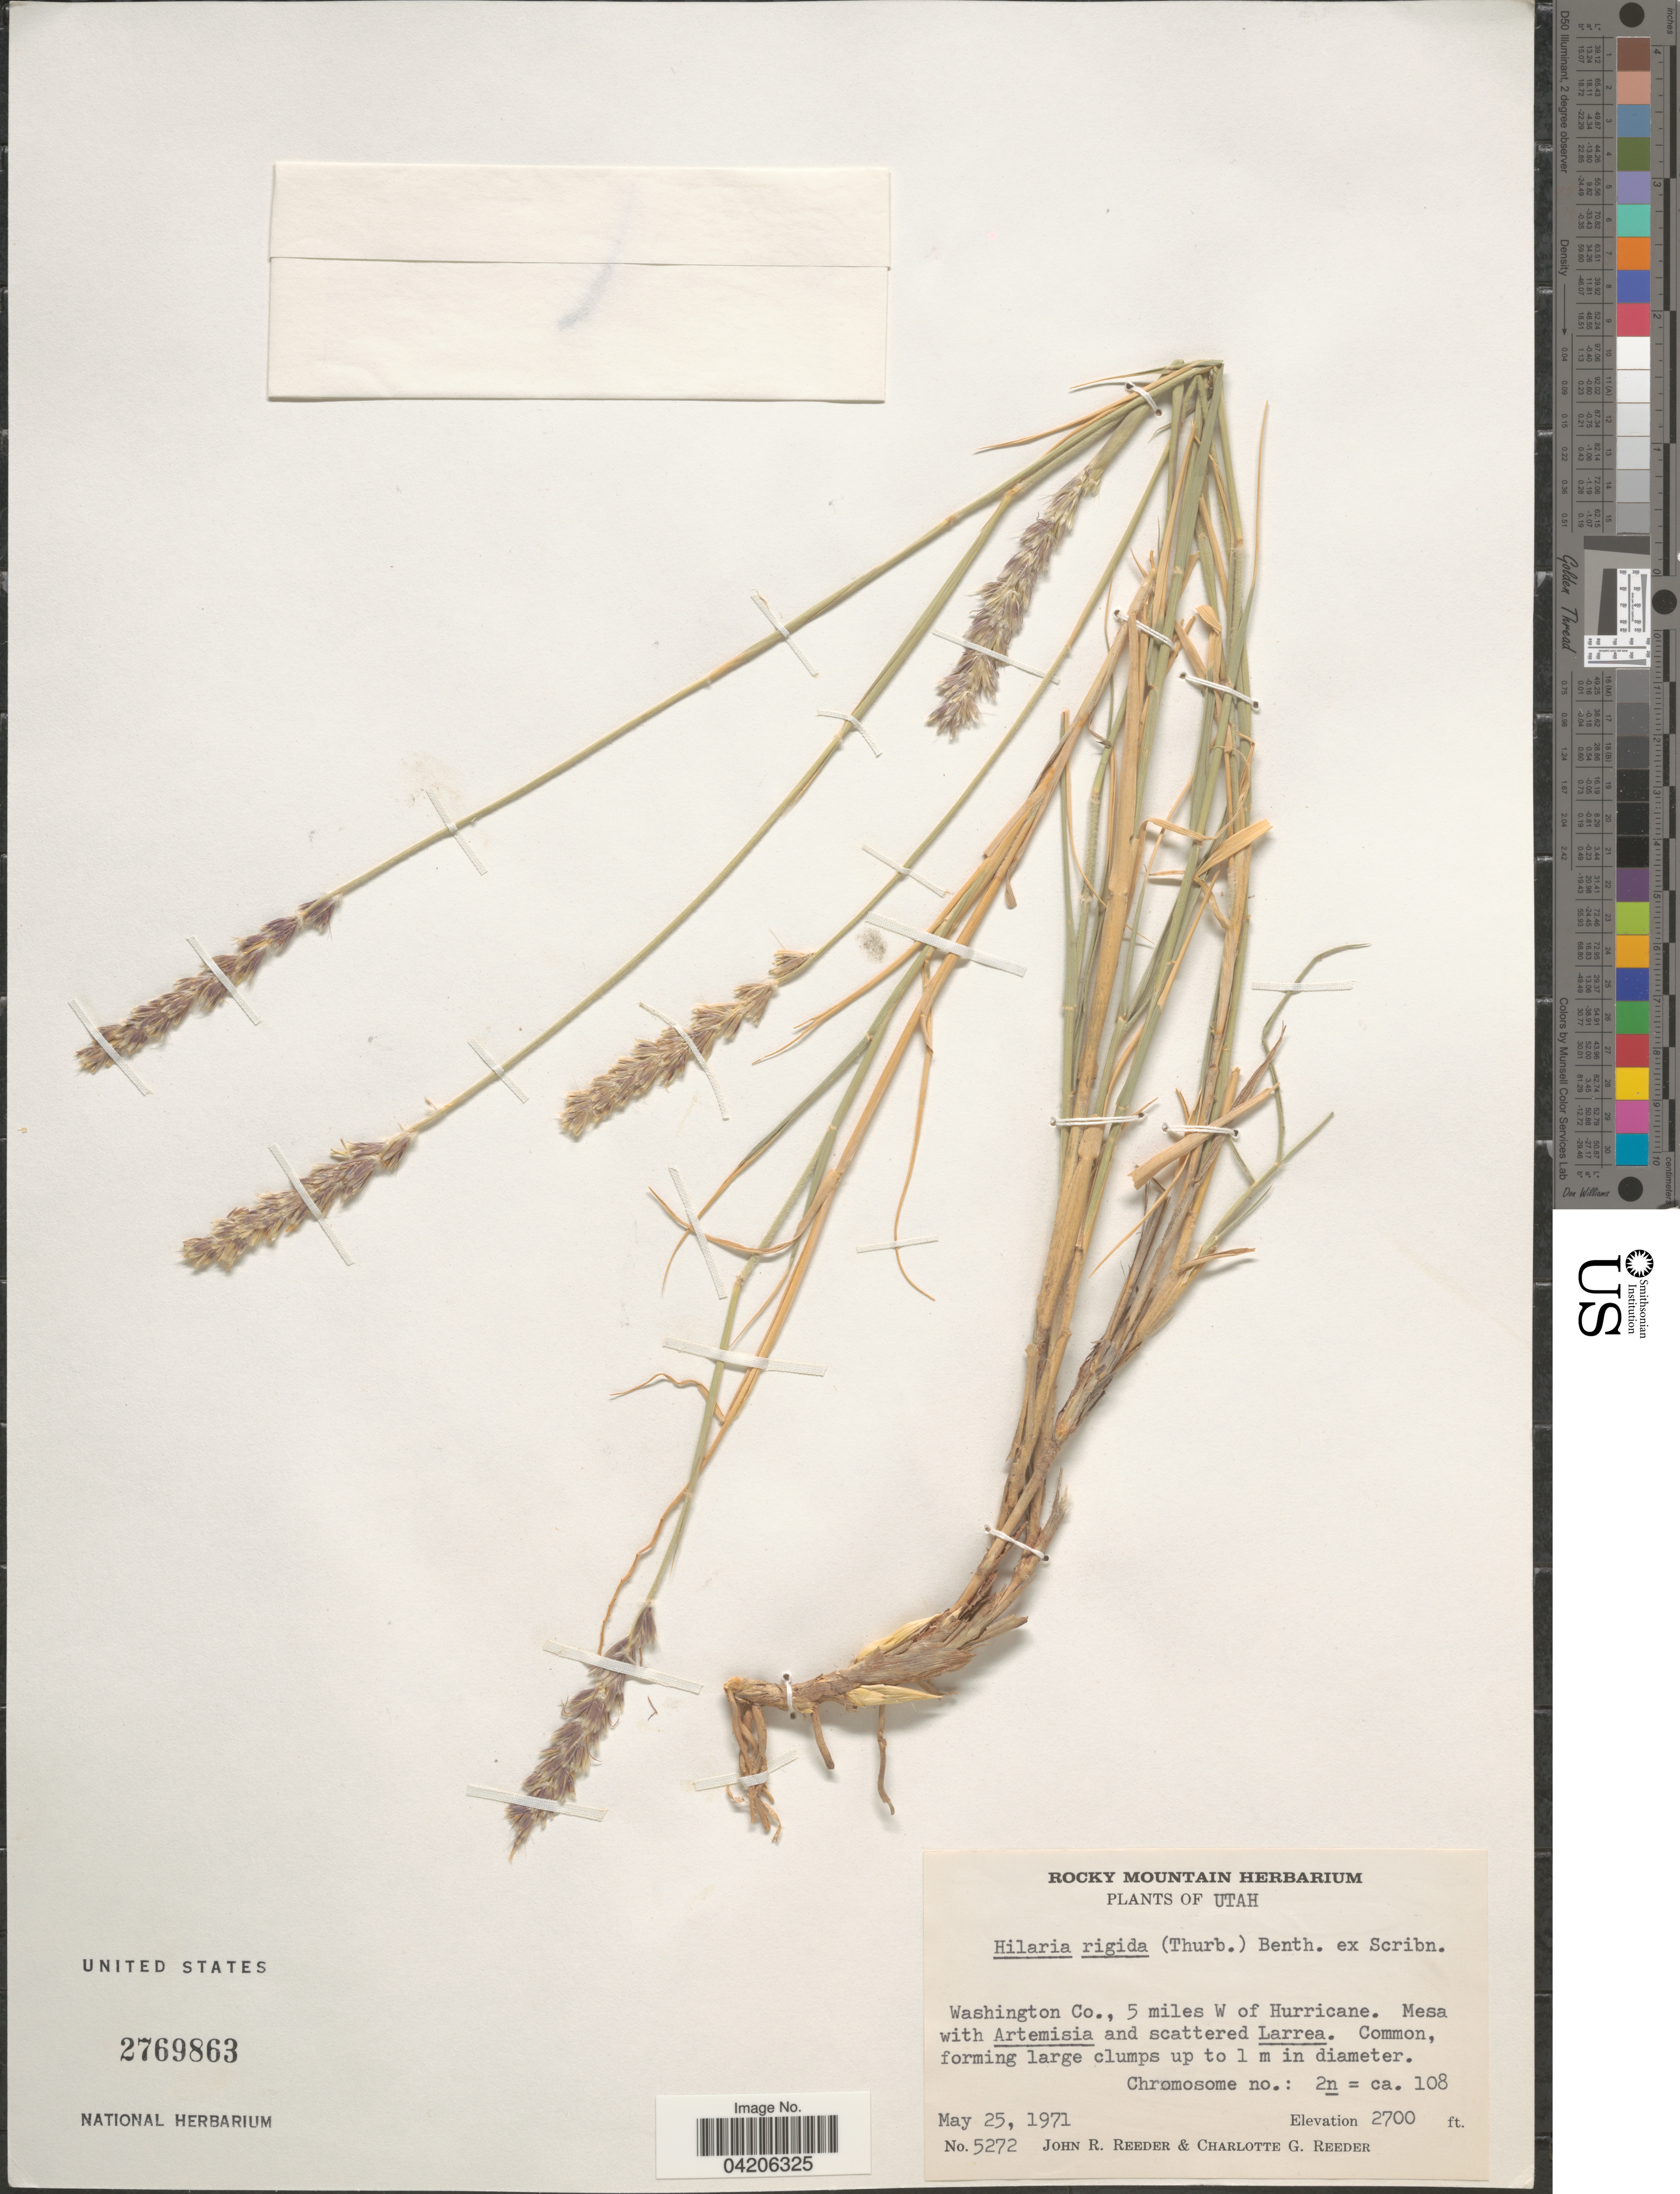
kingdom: Plantae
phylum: Tracheophyta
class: Liliopsida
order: Poales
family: Poaceae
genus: Hilaria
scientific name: Hilaria rigida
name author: (Thurb.) Benth. ex Scribn.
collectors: J. R. Reeder & C. G. Reeder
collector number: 5272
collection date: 1971-05-25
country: United States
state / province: Utah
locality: Washington Co., 5 miles W of Hurricane.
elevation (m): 823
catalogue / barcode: US 2769863